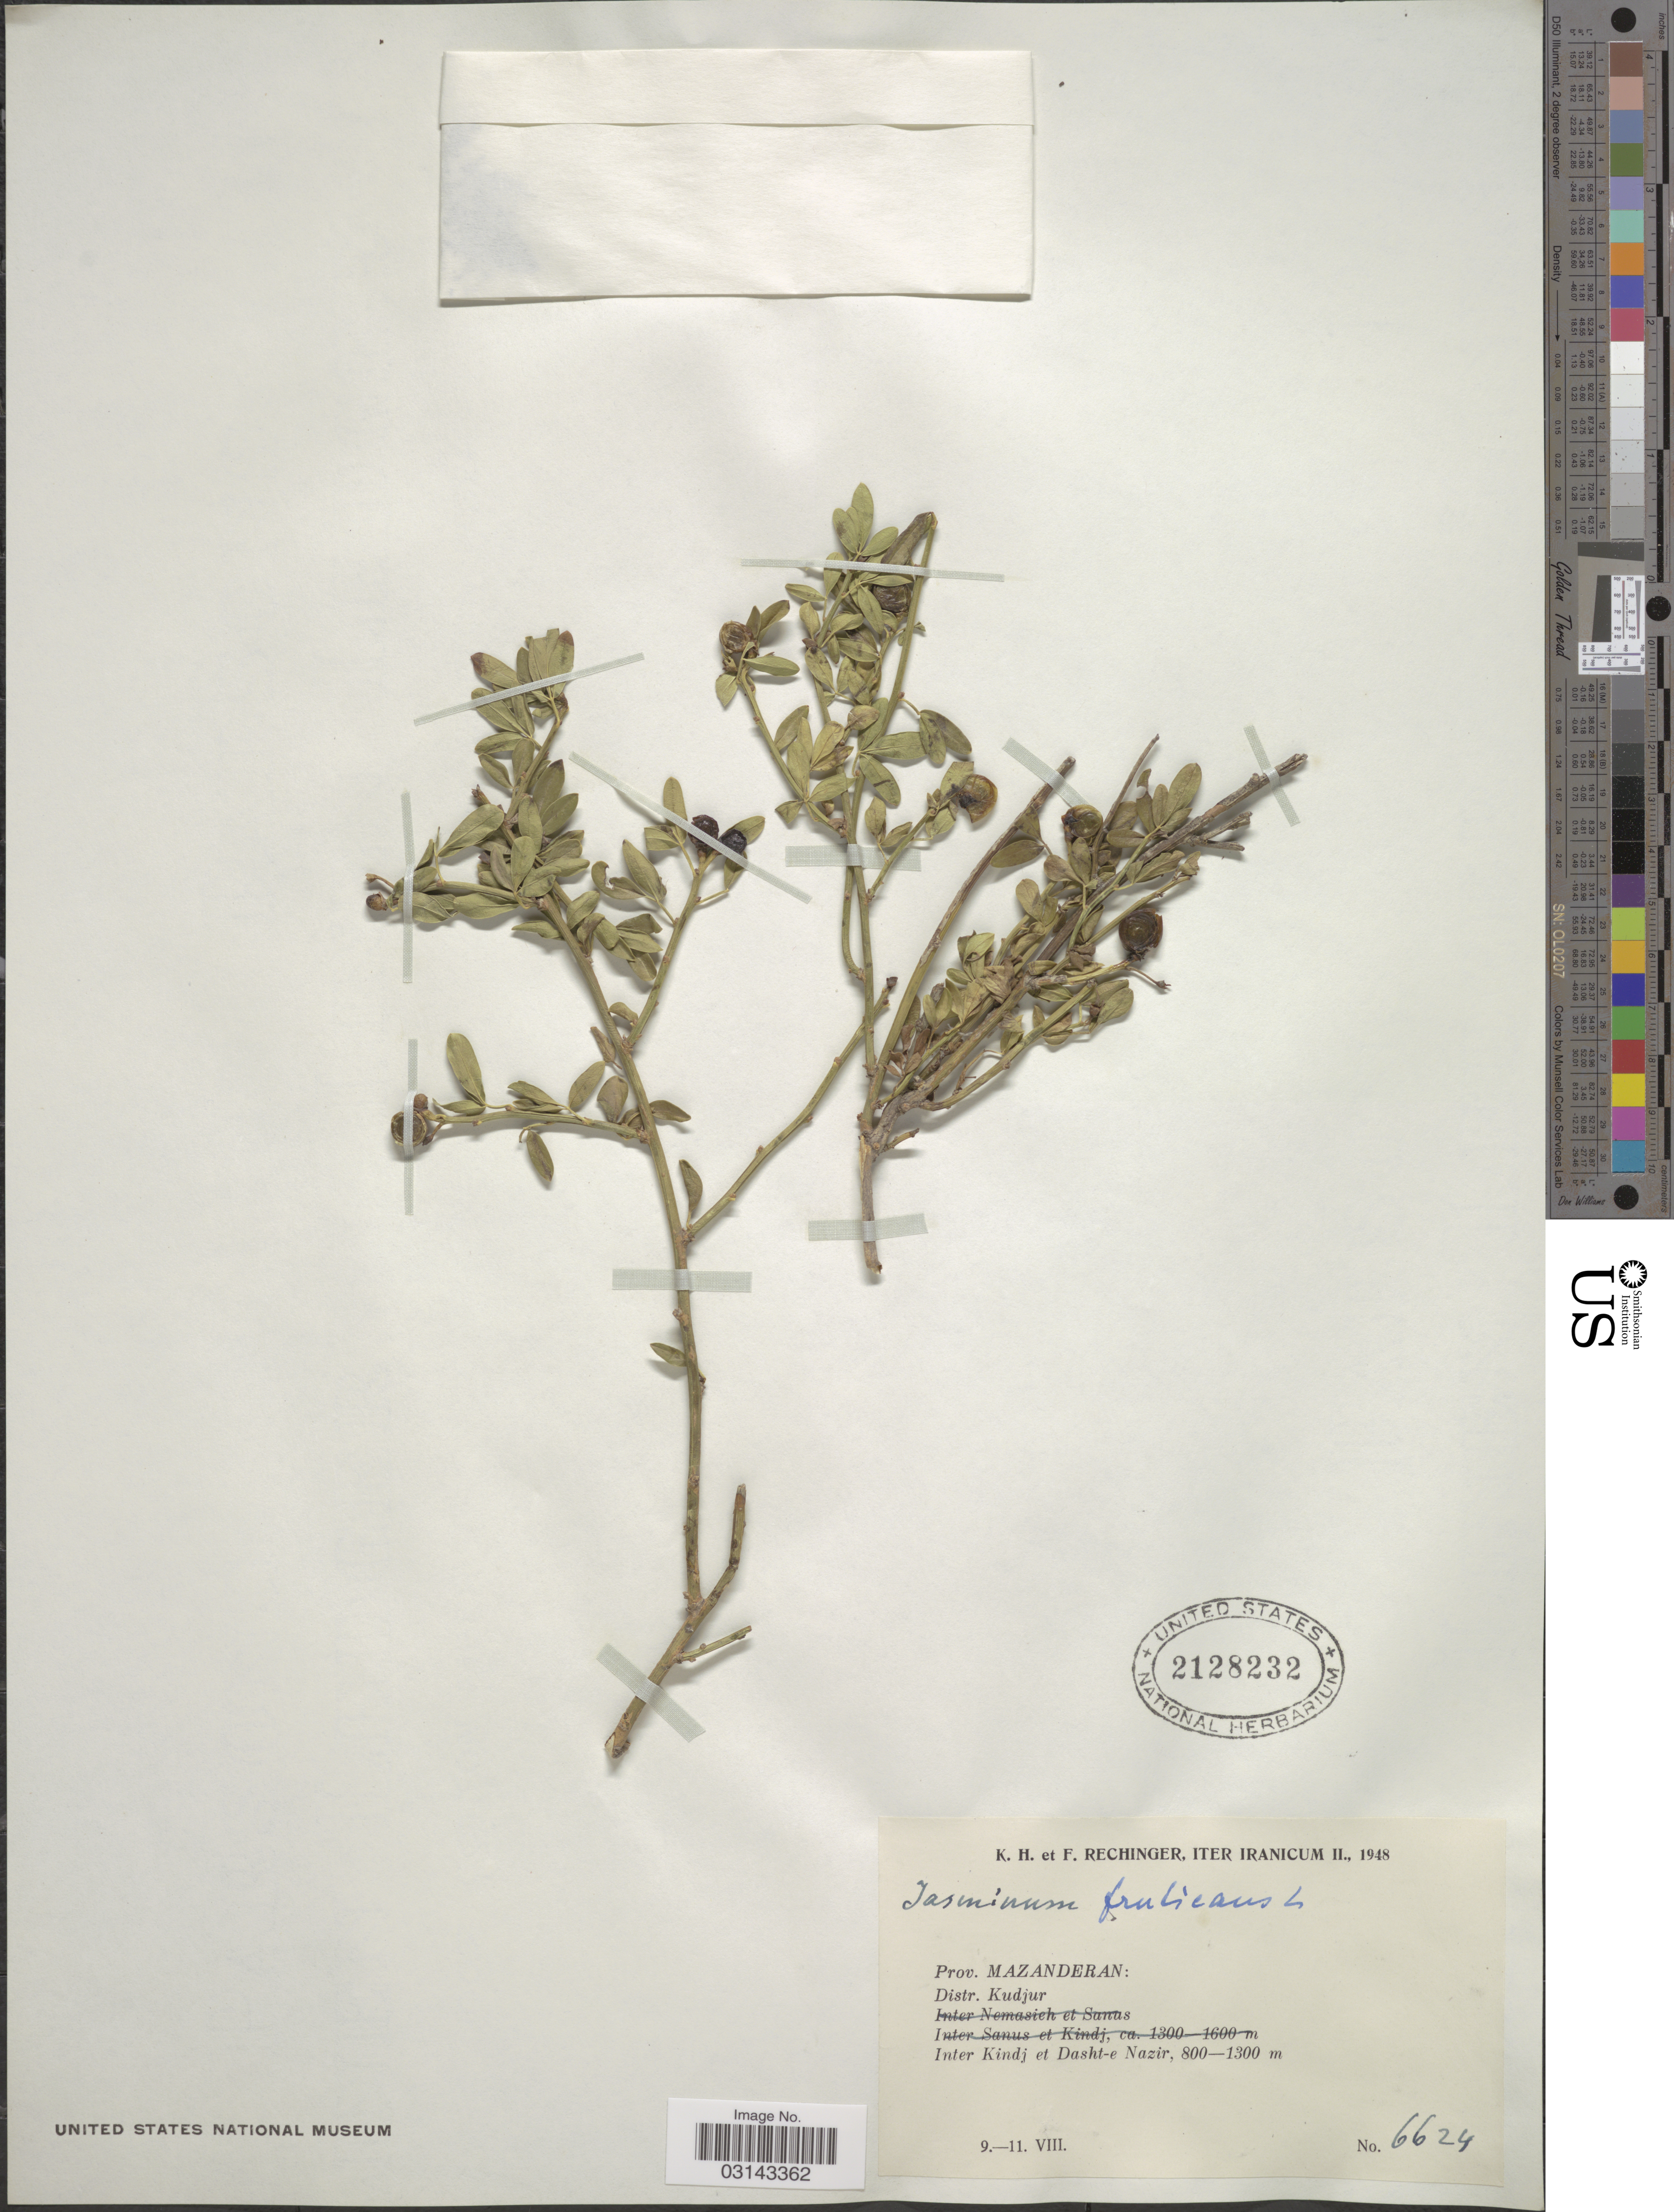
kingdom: Plantae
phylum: Tracheophyta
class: Magnoliopsida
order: Lamiales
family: Oleaceae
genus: Jasminum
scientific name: Jasminum fruticans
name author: L.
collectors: K. H. Rechinger & F. Rechinger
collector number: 6624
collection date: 1948-08-09/1948-08-11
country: Iran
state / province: Mazandaran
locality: Prov. Mazanderan: Distr. Kudjur. Inter Kindj et Dasht-e Nazir.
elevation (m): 800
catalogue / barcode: US 2128232